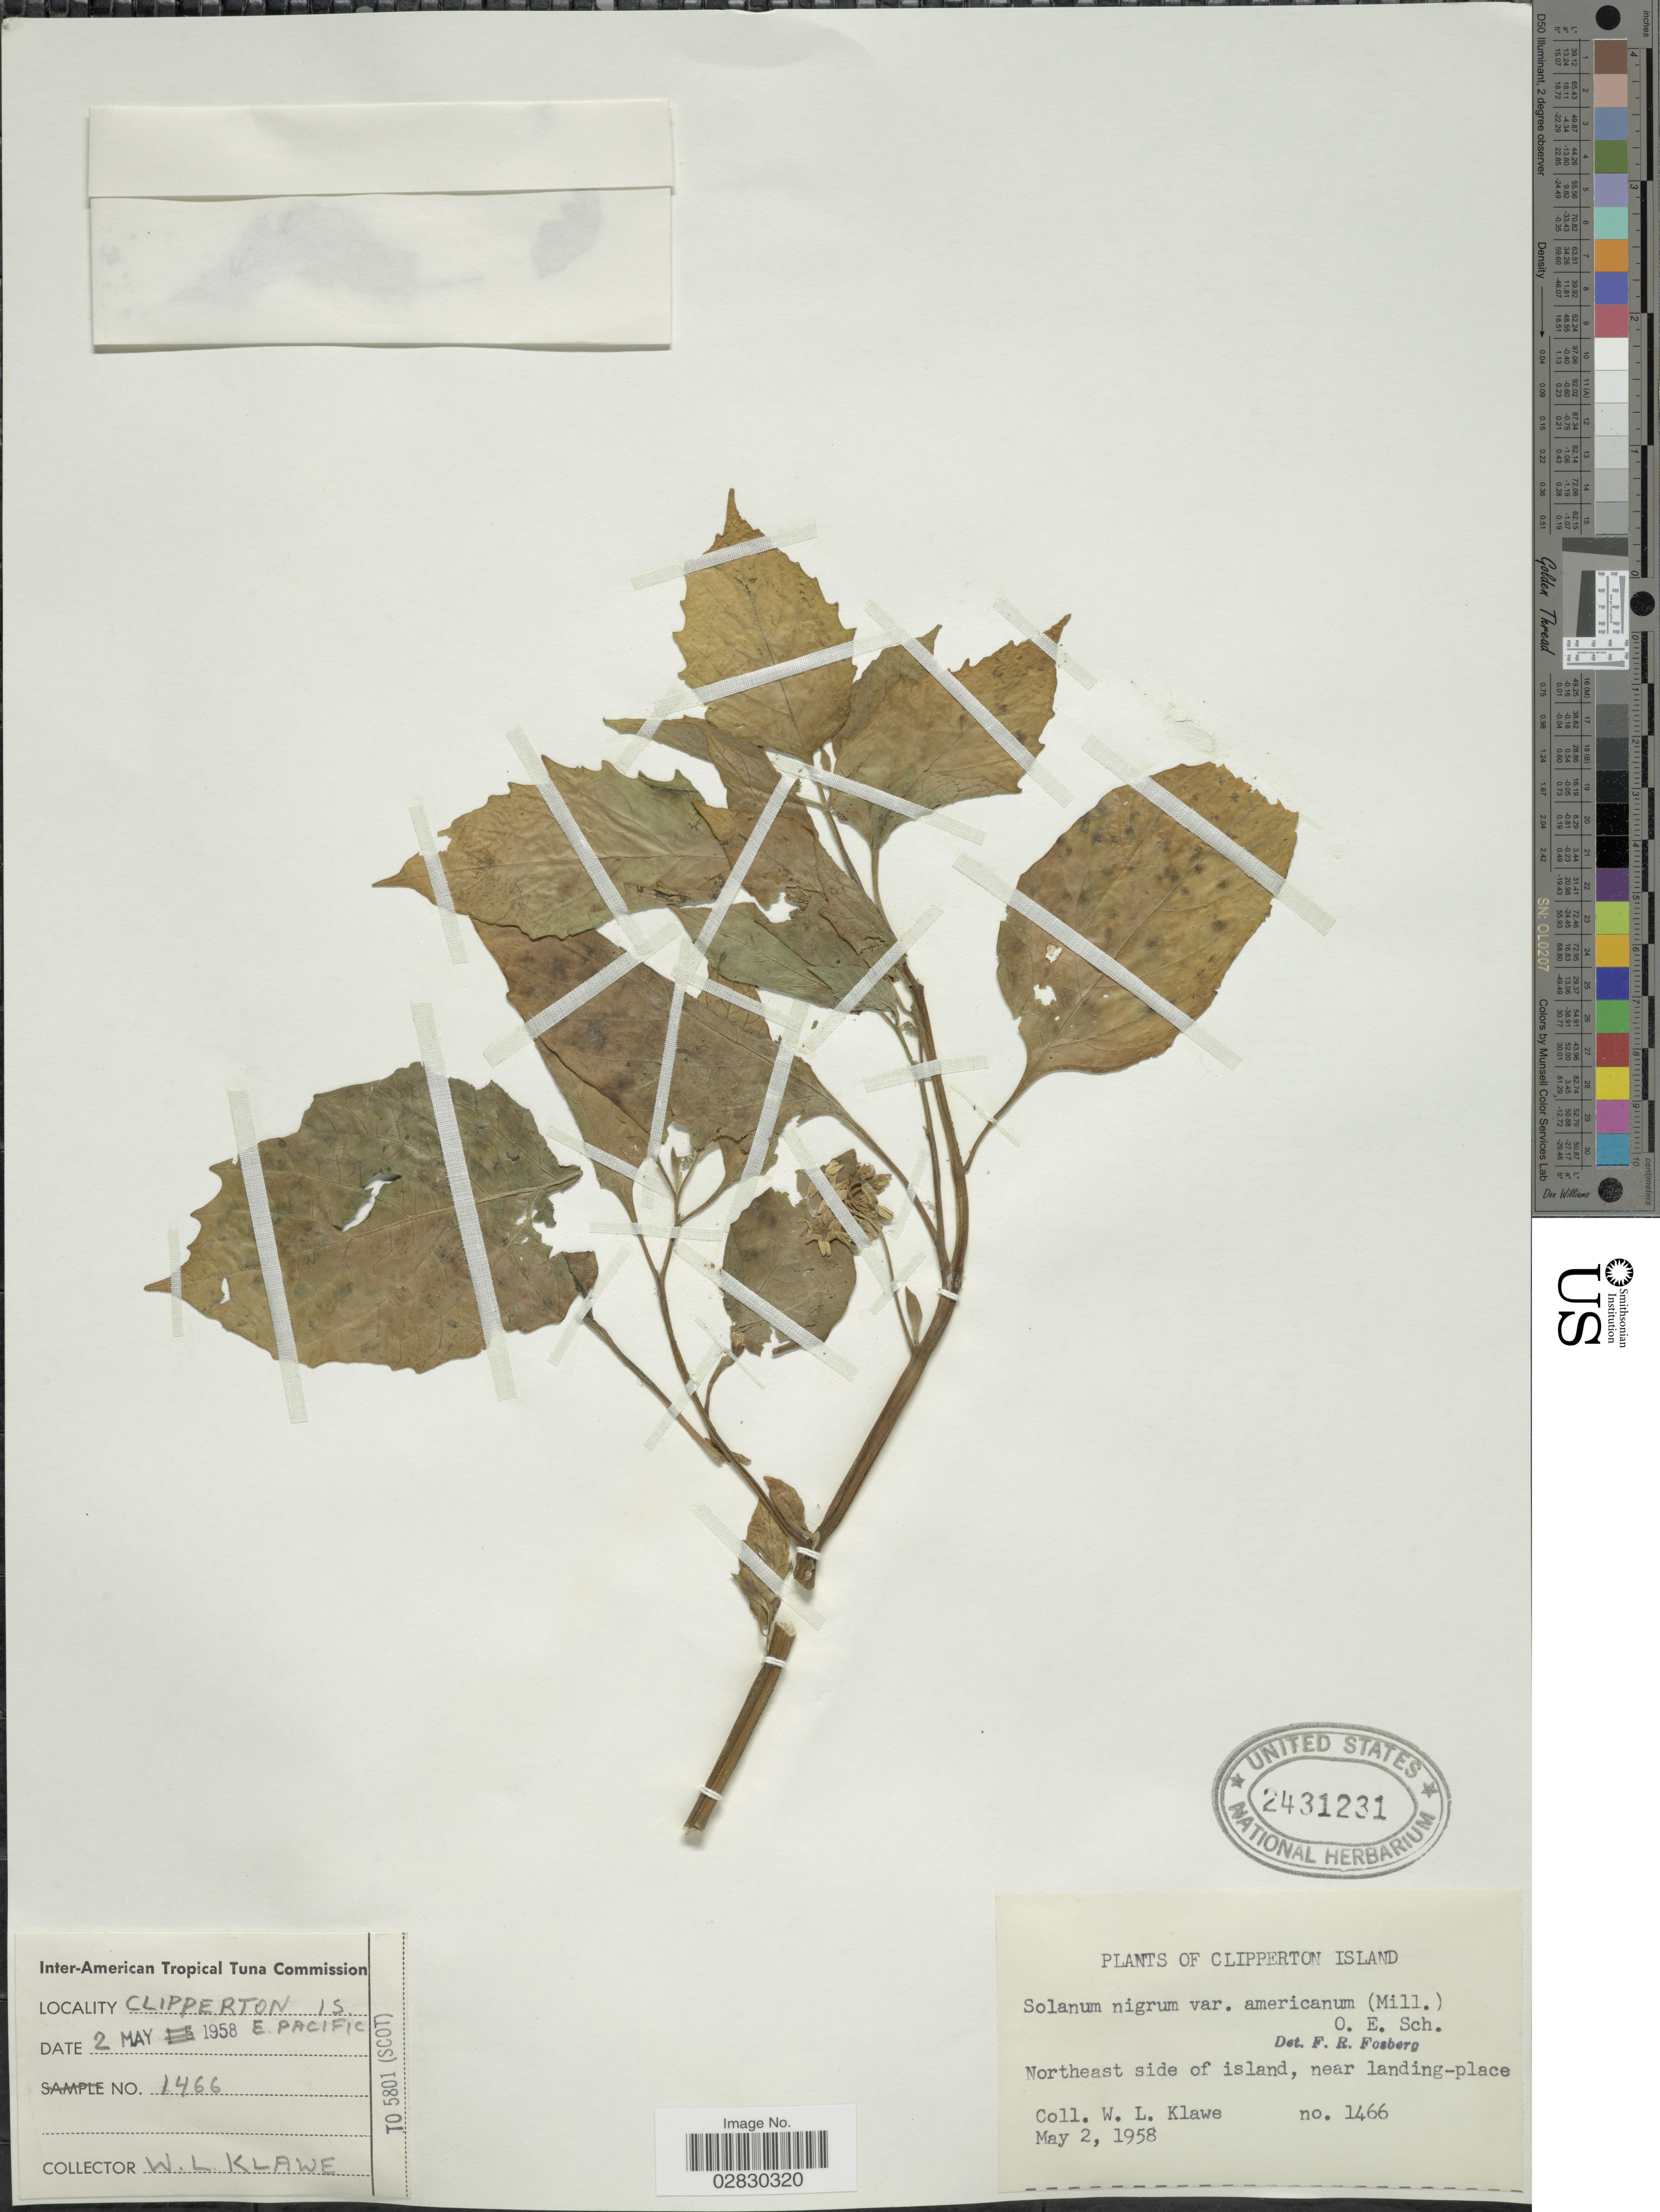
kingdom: Plantae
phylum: Tracheophyta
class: Magnoliopsida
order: Solanales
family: Solanaceae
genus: Solanum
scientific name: Solanum douglasii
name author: Dunal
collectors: W. Klawe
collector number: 1466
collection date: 1958-05-02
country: Central Am. Pac. Islands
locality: Clipperton Island. E. Pacific. Northeast side of island, near landing-place.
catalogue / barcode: US 2431231